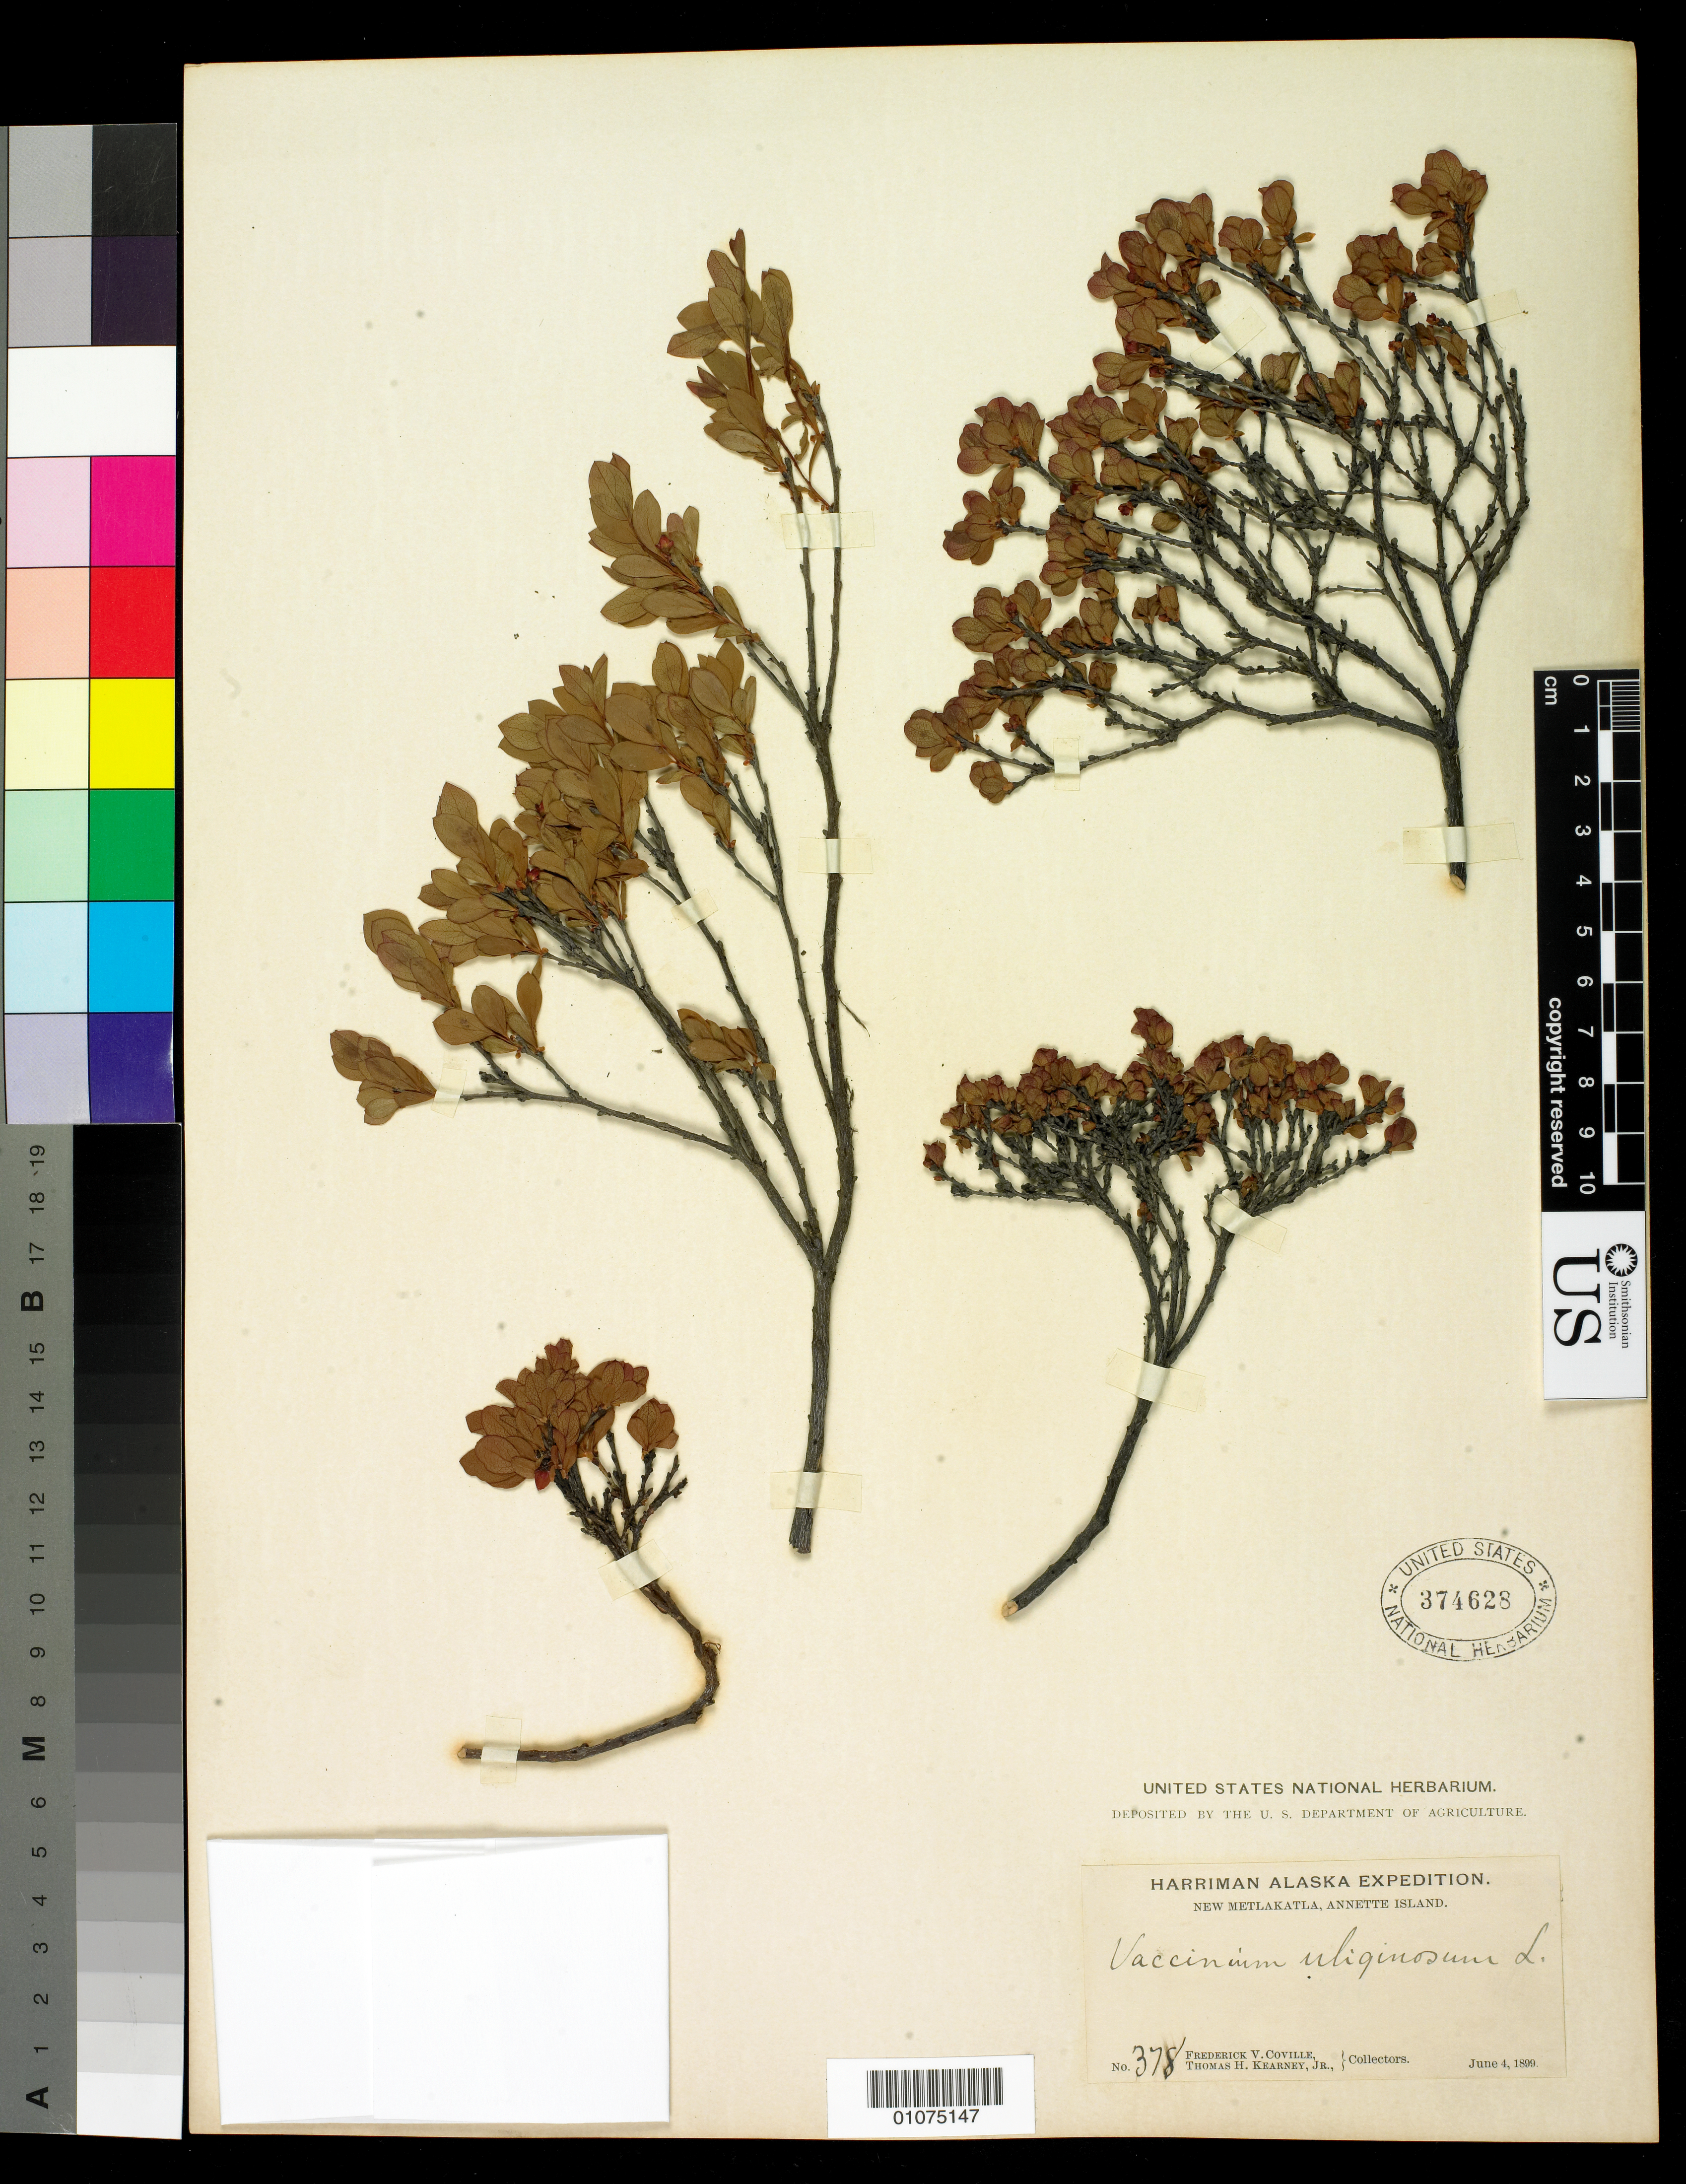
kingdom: Plantae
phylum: Tracheophyta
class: Magnoliopsida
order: Ericales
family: Ericaceae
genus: Vaccinium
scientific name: Vaccinium uliginosum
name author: L.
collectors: F. V. Coville & T. H. Kearney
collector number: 378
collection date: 1899-06-04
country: United States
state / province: Alaska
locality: New Metlakatla, Annette Island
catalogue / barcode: US 374628